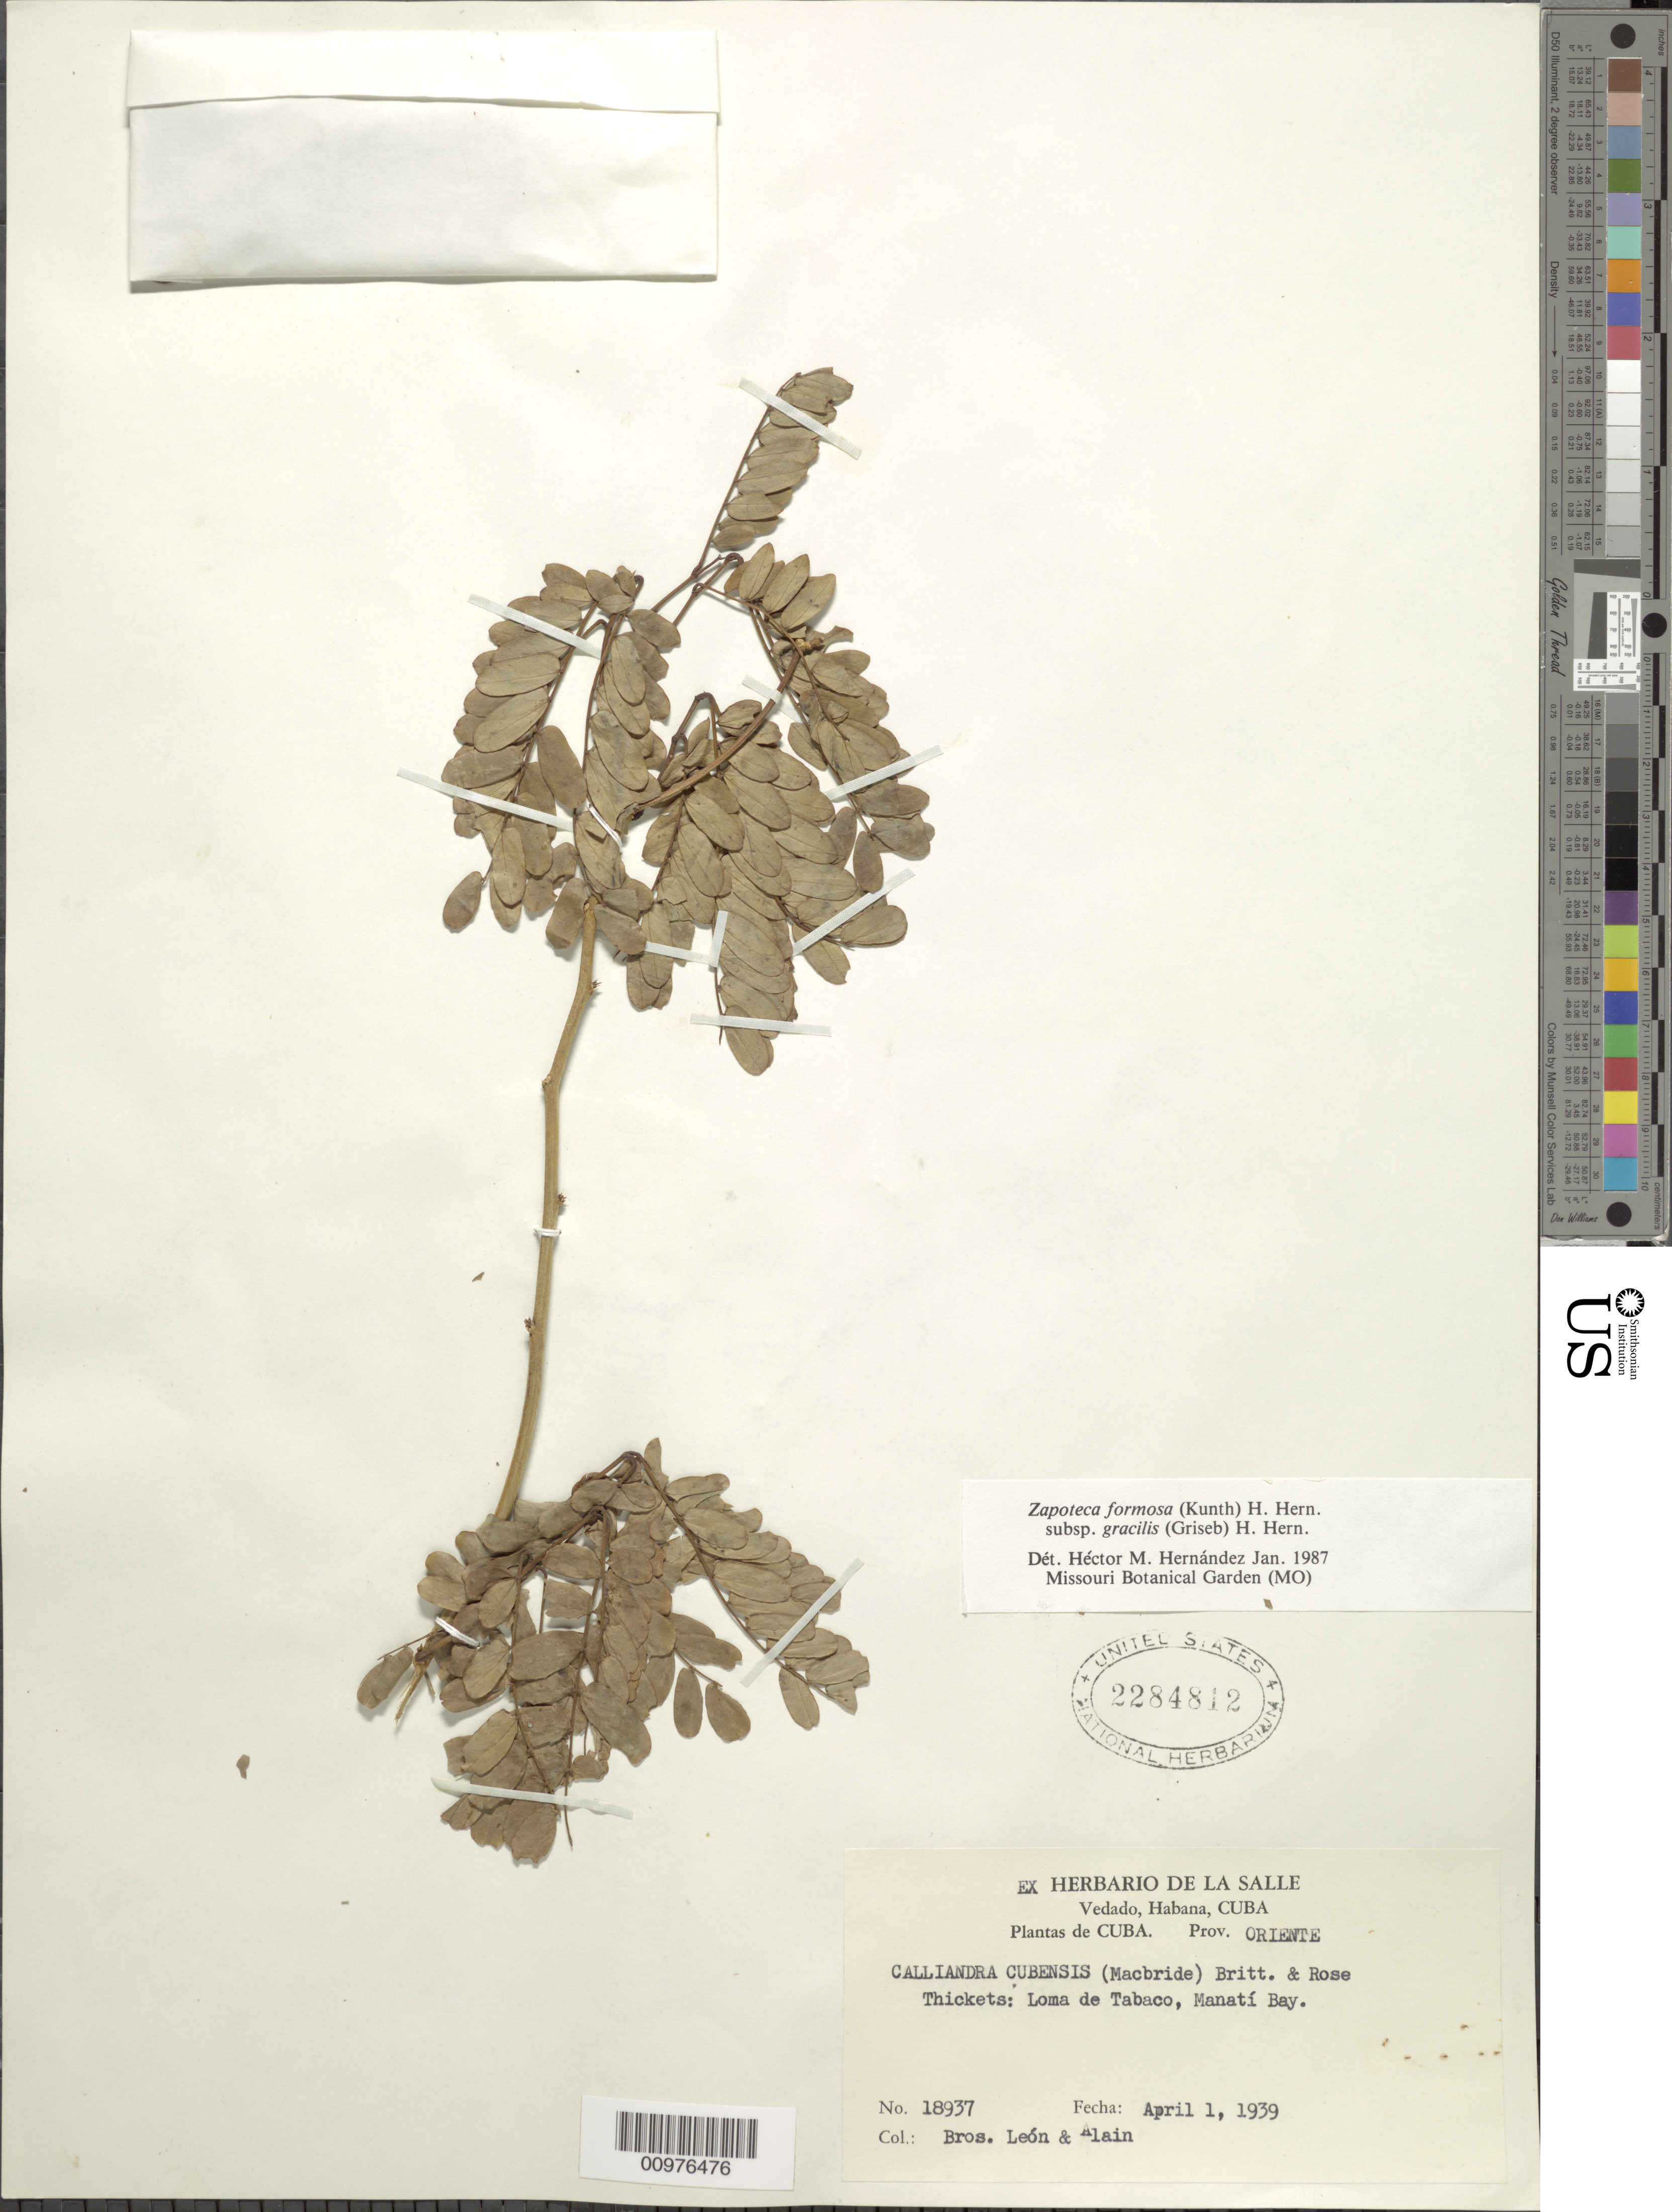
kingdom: Plantae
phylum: Tracheophyta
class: Magnoliopsida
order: Fabales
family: Fabaceae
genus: Zapoteca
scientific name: Zapoteca formosa subsp. gracilis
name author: (Griseb.) H.M. Hern.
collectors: Bro. León & A. H. Liogier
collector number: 18937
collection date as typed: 01 Apr 1939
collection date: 1939-04-01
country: Cuba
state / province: Oriente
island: Cuba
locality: Loma de Tabaco, Manati Bay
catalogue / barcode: US 2284812